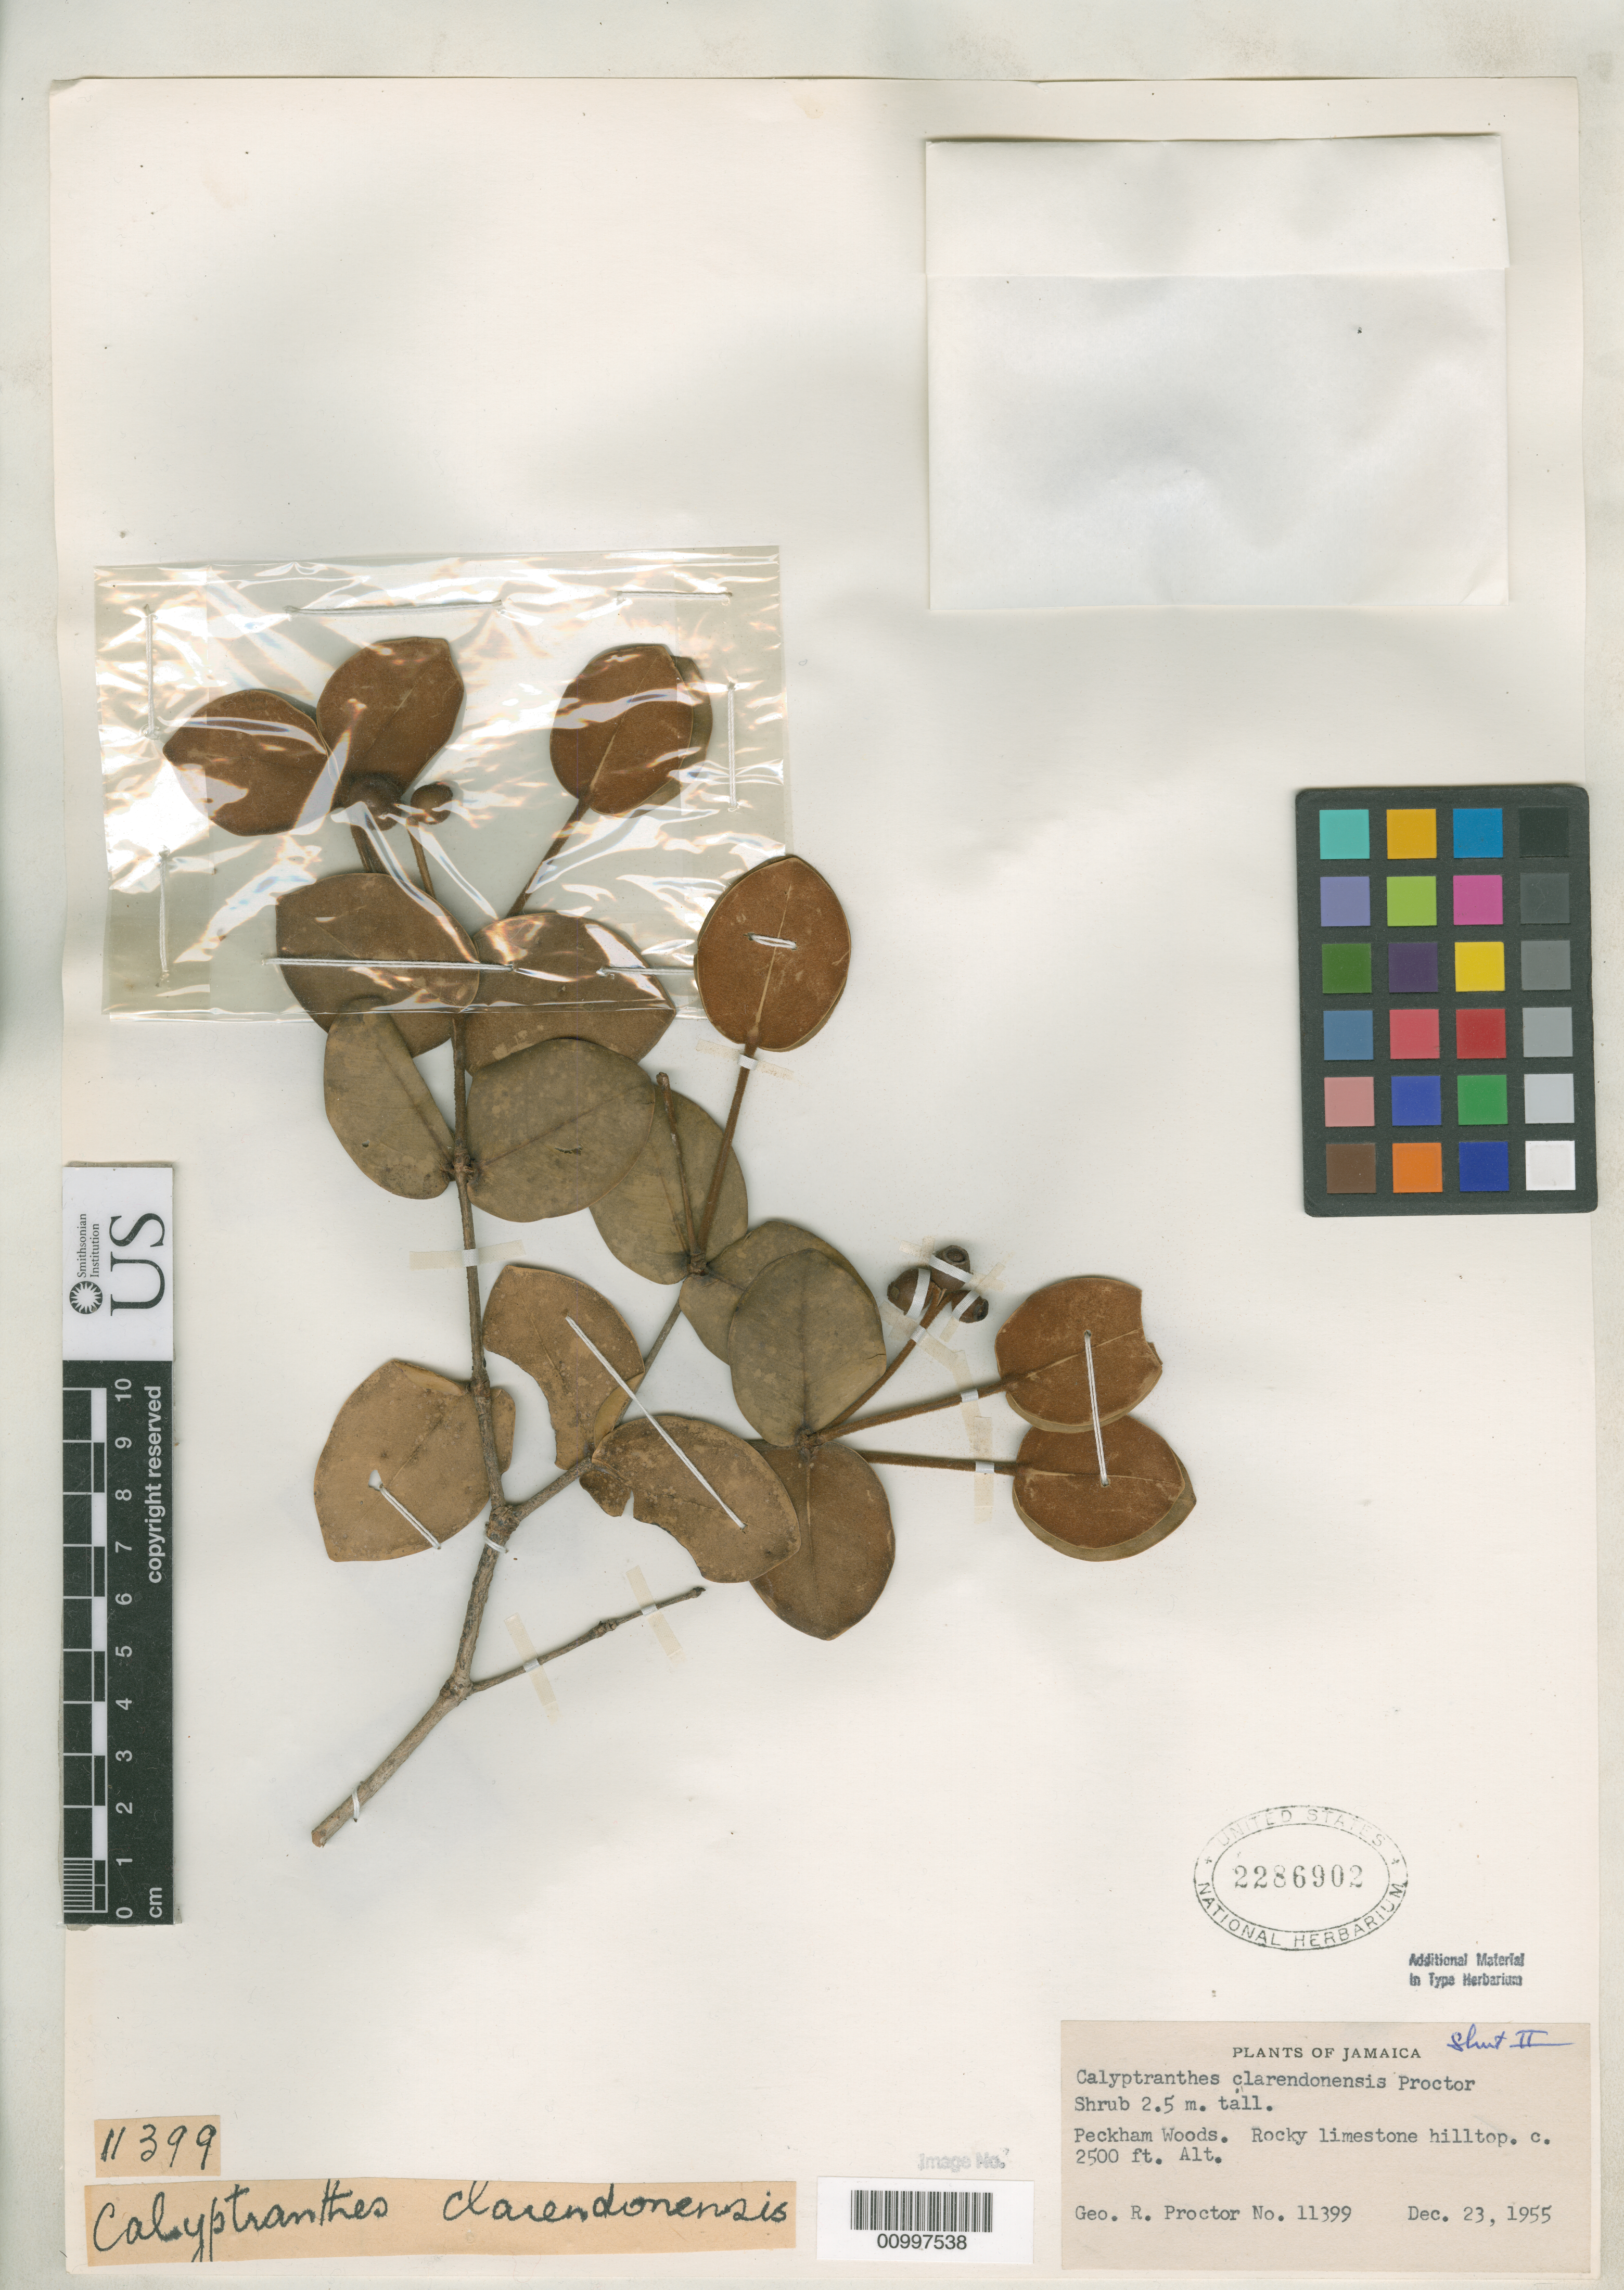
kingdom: Plantae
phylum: Tracheophyta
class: Magnoliopsida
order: Myrtales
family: Myrtaceae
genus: Calyptranthes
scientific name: Calyptranthes clarendonensis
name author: Proctor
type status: Isotype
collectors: G. R. Proctor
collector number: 11399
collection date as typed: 23 Dec 1955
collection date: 1955-12-23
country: Jamaica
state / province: Clarendon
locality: Peckham woods.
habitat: Rocky limestone hilltop.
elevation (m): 762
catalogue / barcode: US 2286902